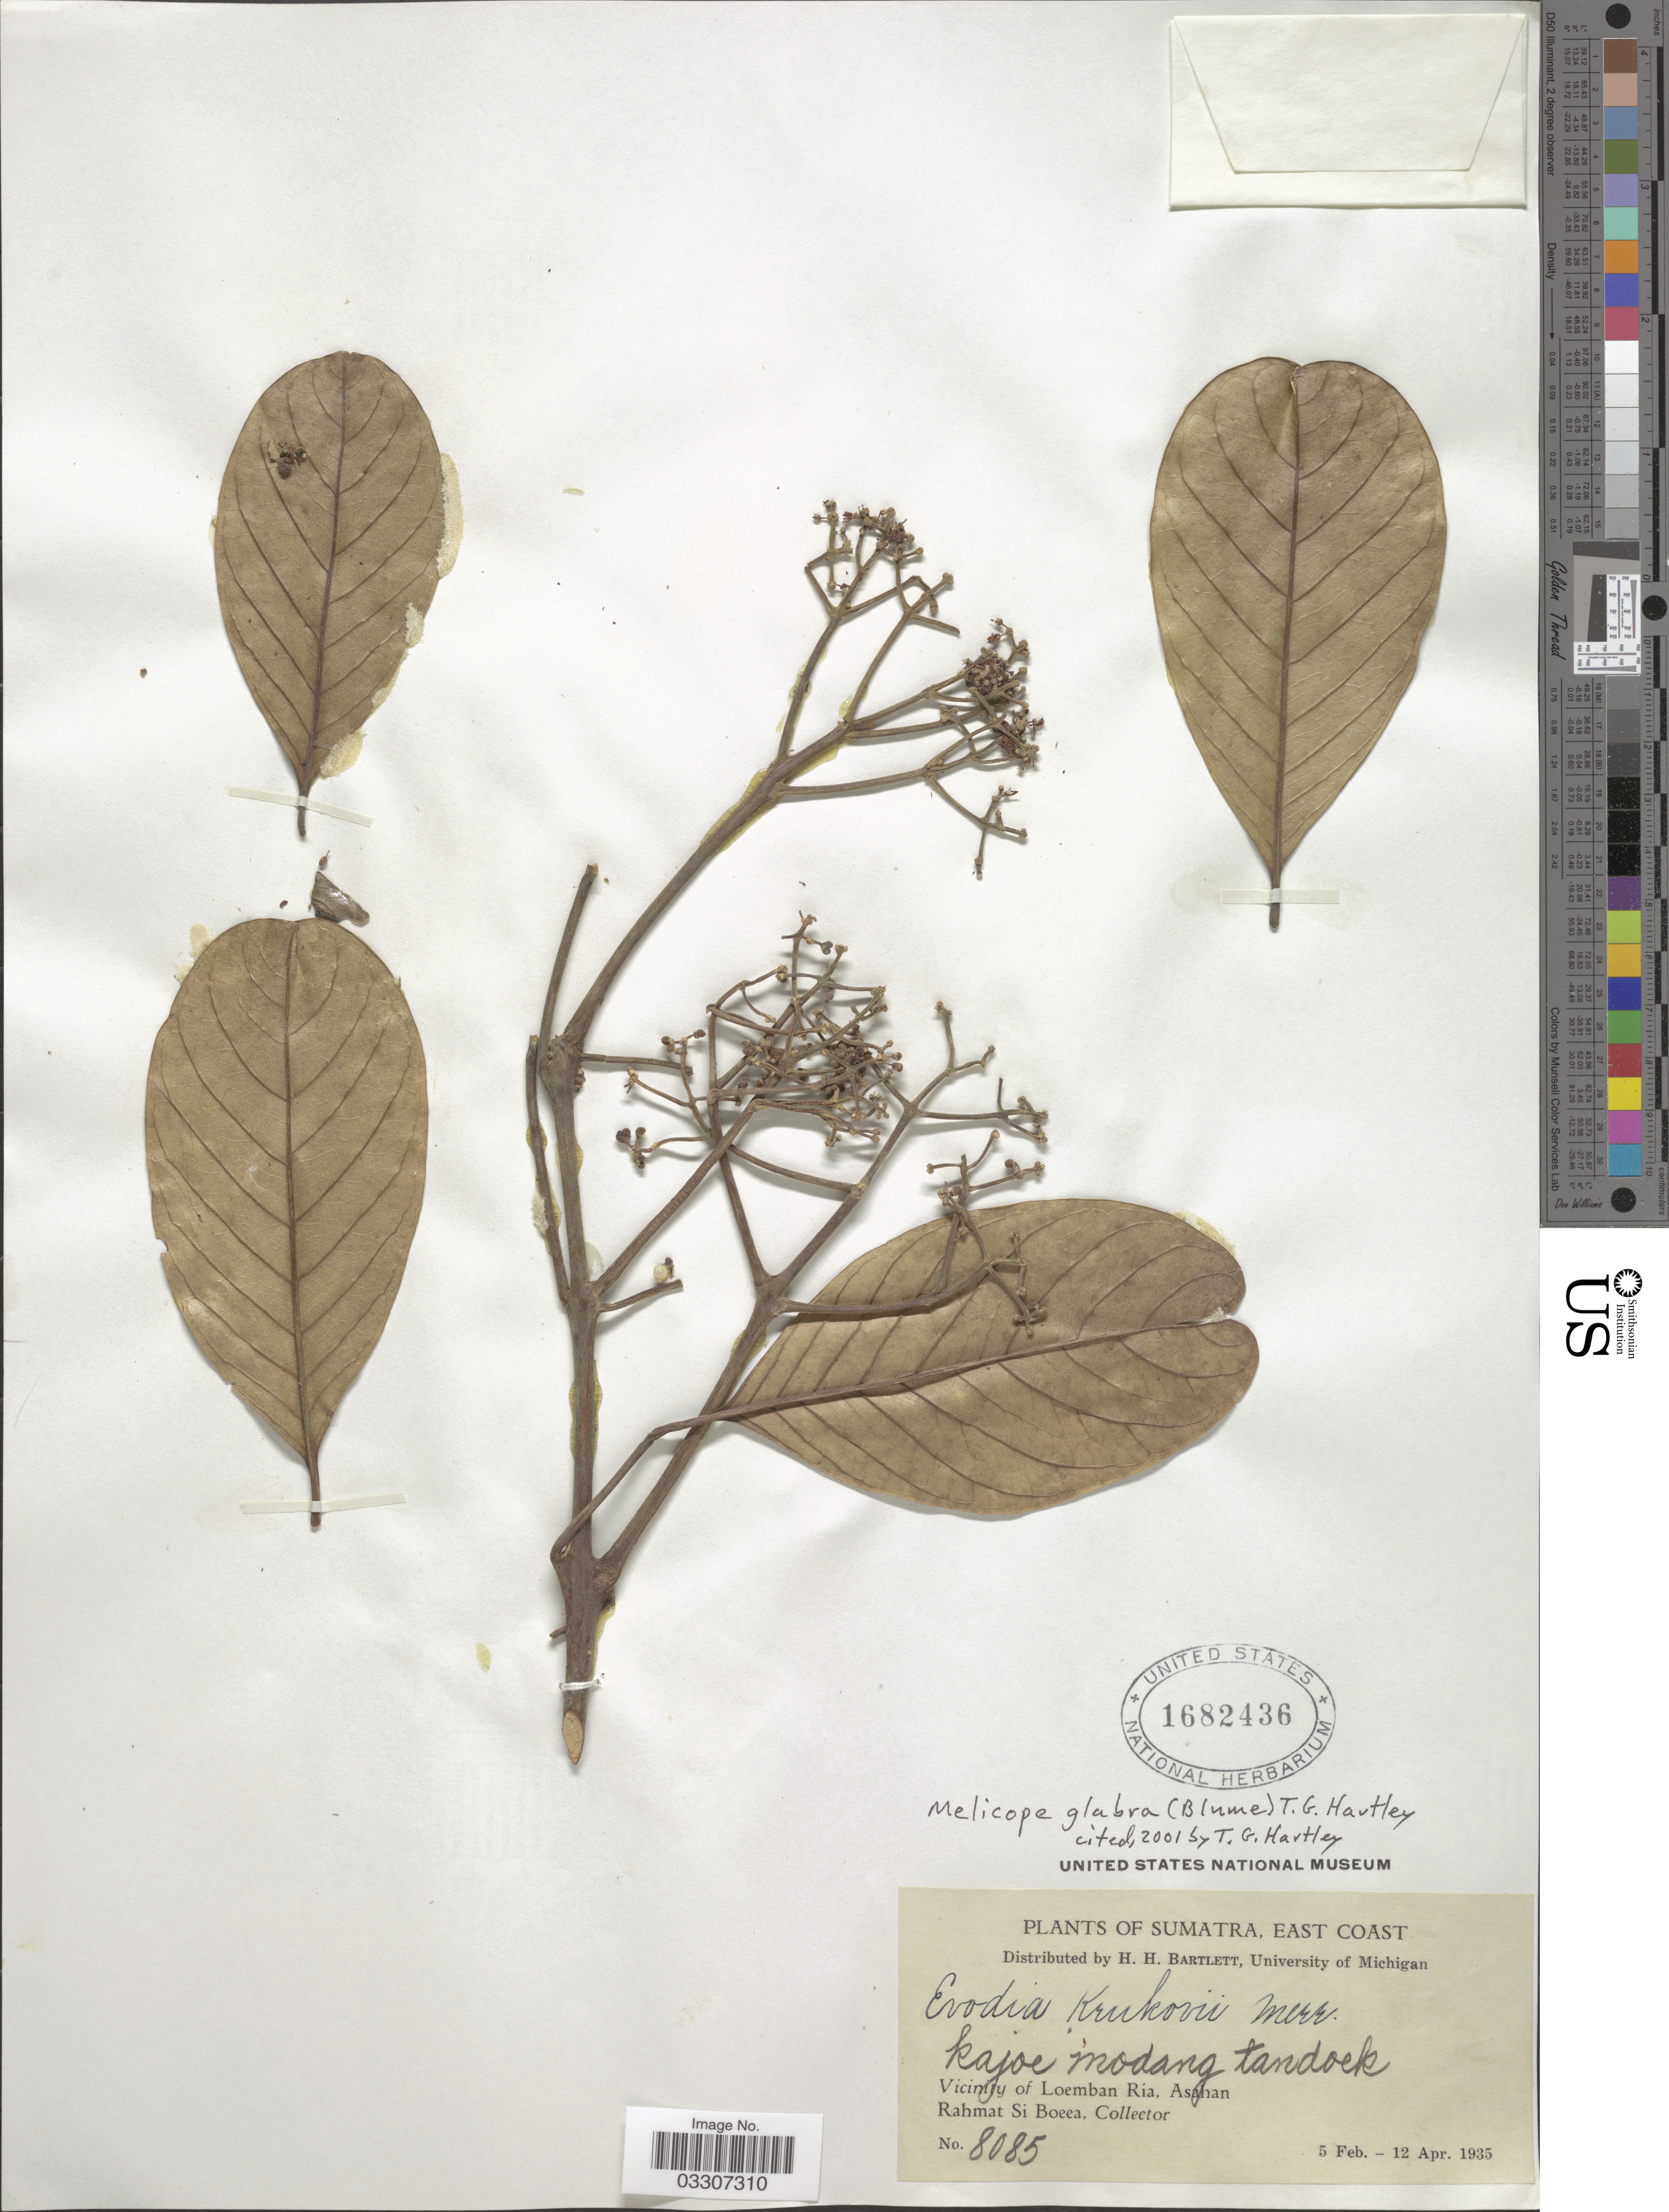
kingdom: Plantae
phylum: Tracheophyta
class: Magnoliopsida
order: Sapindales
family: Rutaceae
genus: Melicope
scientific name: Melicope glabra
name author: (Blume) T.G. Hartley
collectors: Rahmat Si Boeea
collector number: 8085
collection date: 1935-02-05/1935-04-12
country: Indonesia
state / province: Sumatra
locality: East Coast. Vicinity of Loemban Ria, Asahan.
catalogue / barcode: US 1682436